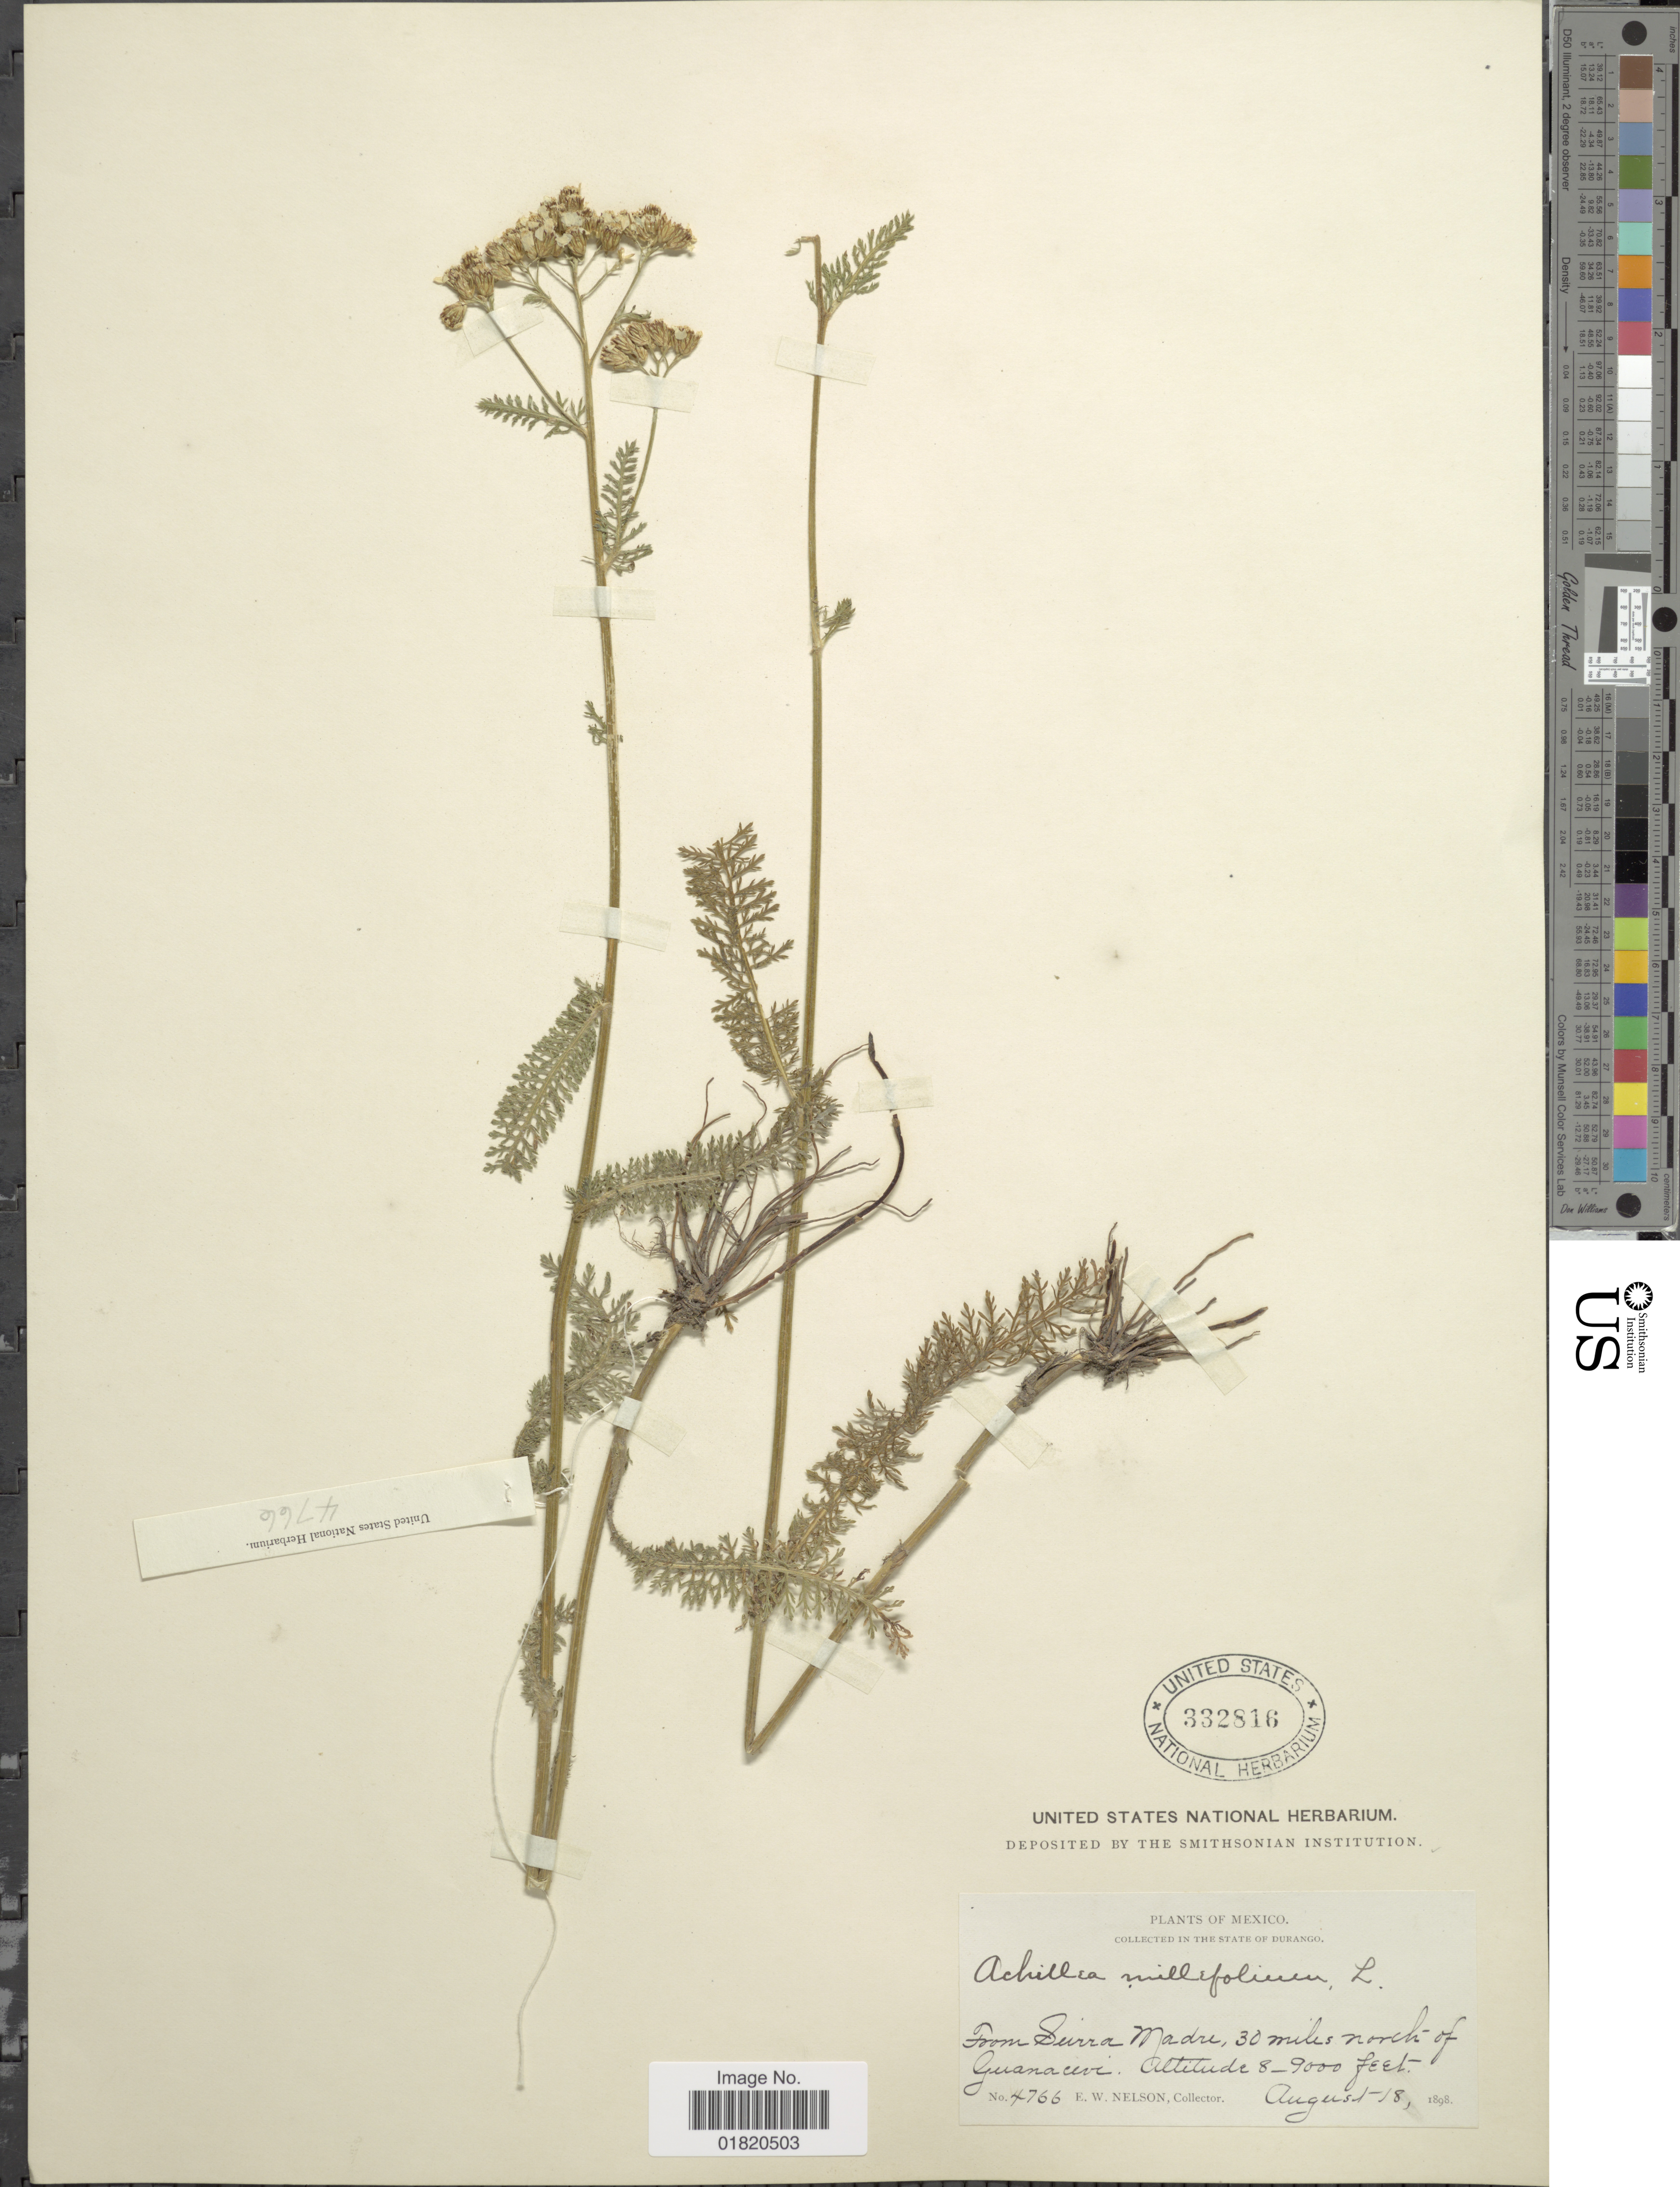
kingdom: Plantae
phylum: Tracheophyta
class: Magnoliopsida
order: Asterales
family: Asteraceae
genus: Achillea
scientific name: Achillea lanulosa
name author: Nutt.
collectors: E. W. Nelson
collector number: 4766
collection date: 1898-08-18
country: Mexico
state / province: Durango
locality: From Sierra Madre, 30 miles north of Guanacevi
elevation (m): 2438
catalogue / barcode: US 332816